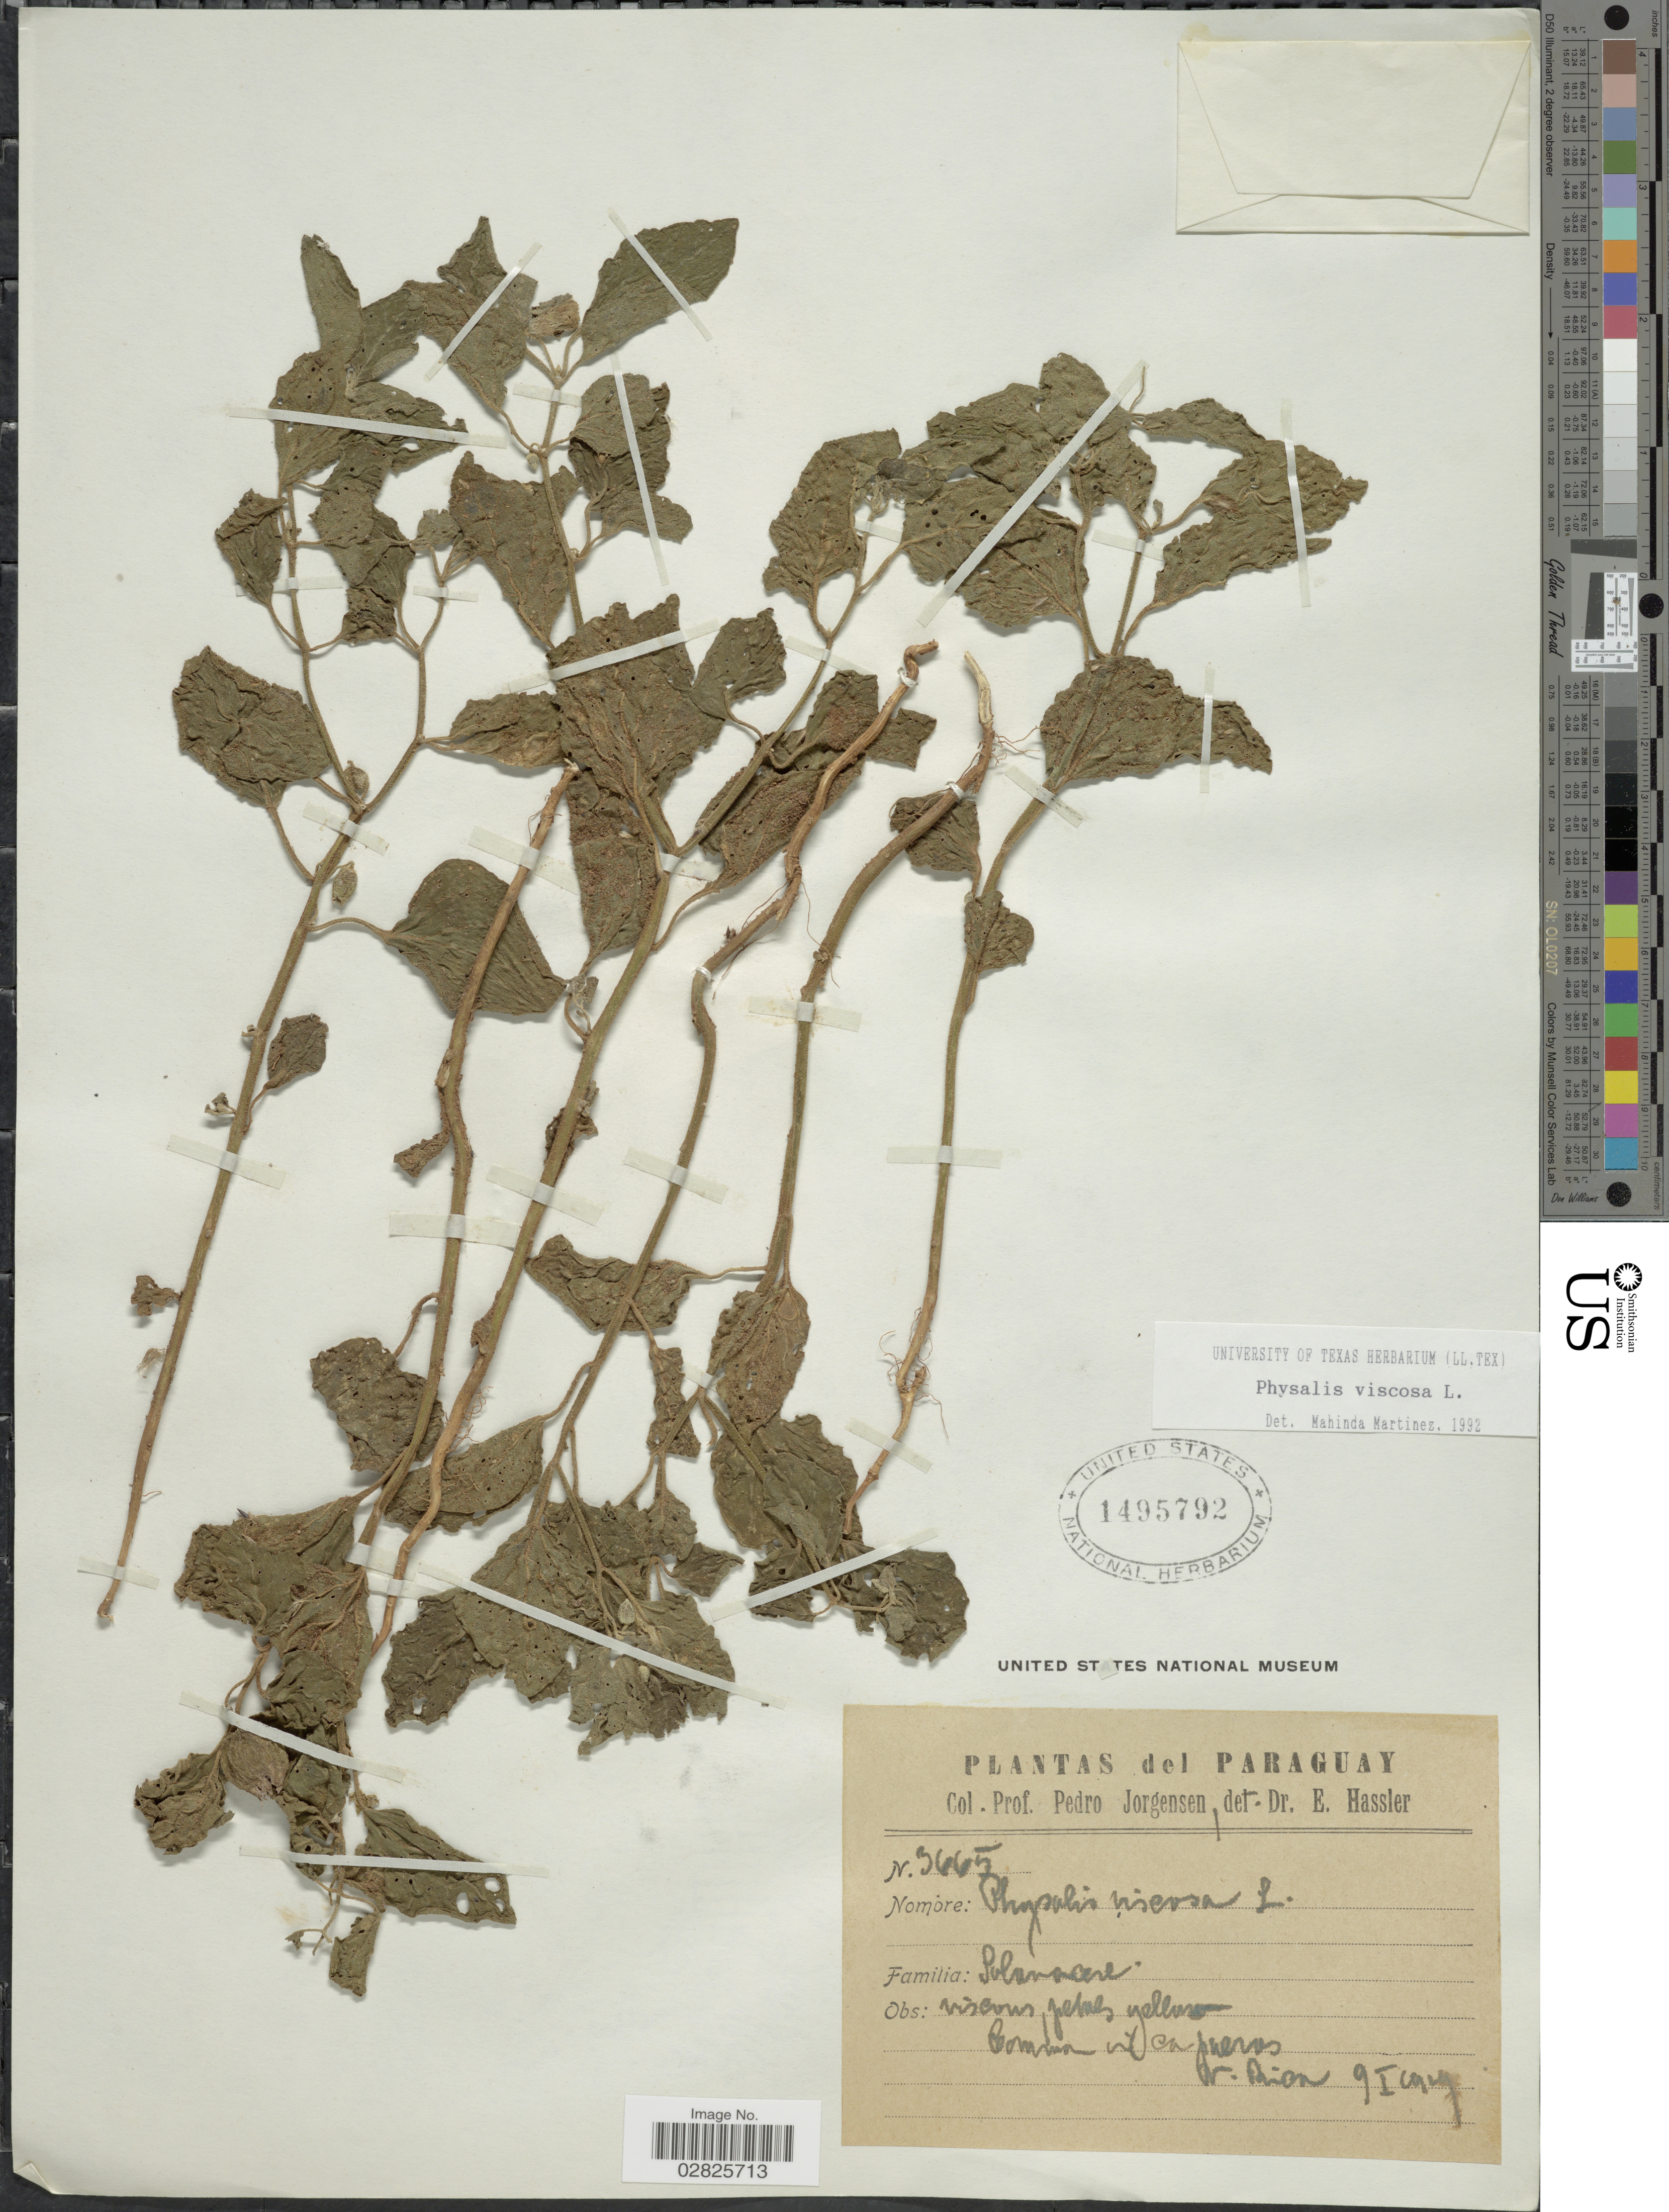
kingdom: Plantae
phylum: Tracheophyta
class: Magnoliopsida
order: Solanales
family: Solanaceae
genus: Physalis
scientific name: Physalis viscosa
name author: L.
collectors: P. Jörgensen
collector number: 3665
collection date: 1917-01-09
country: Paraguay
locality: V. Rica.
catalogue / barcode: US 1495792